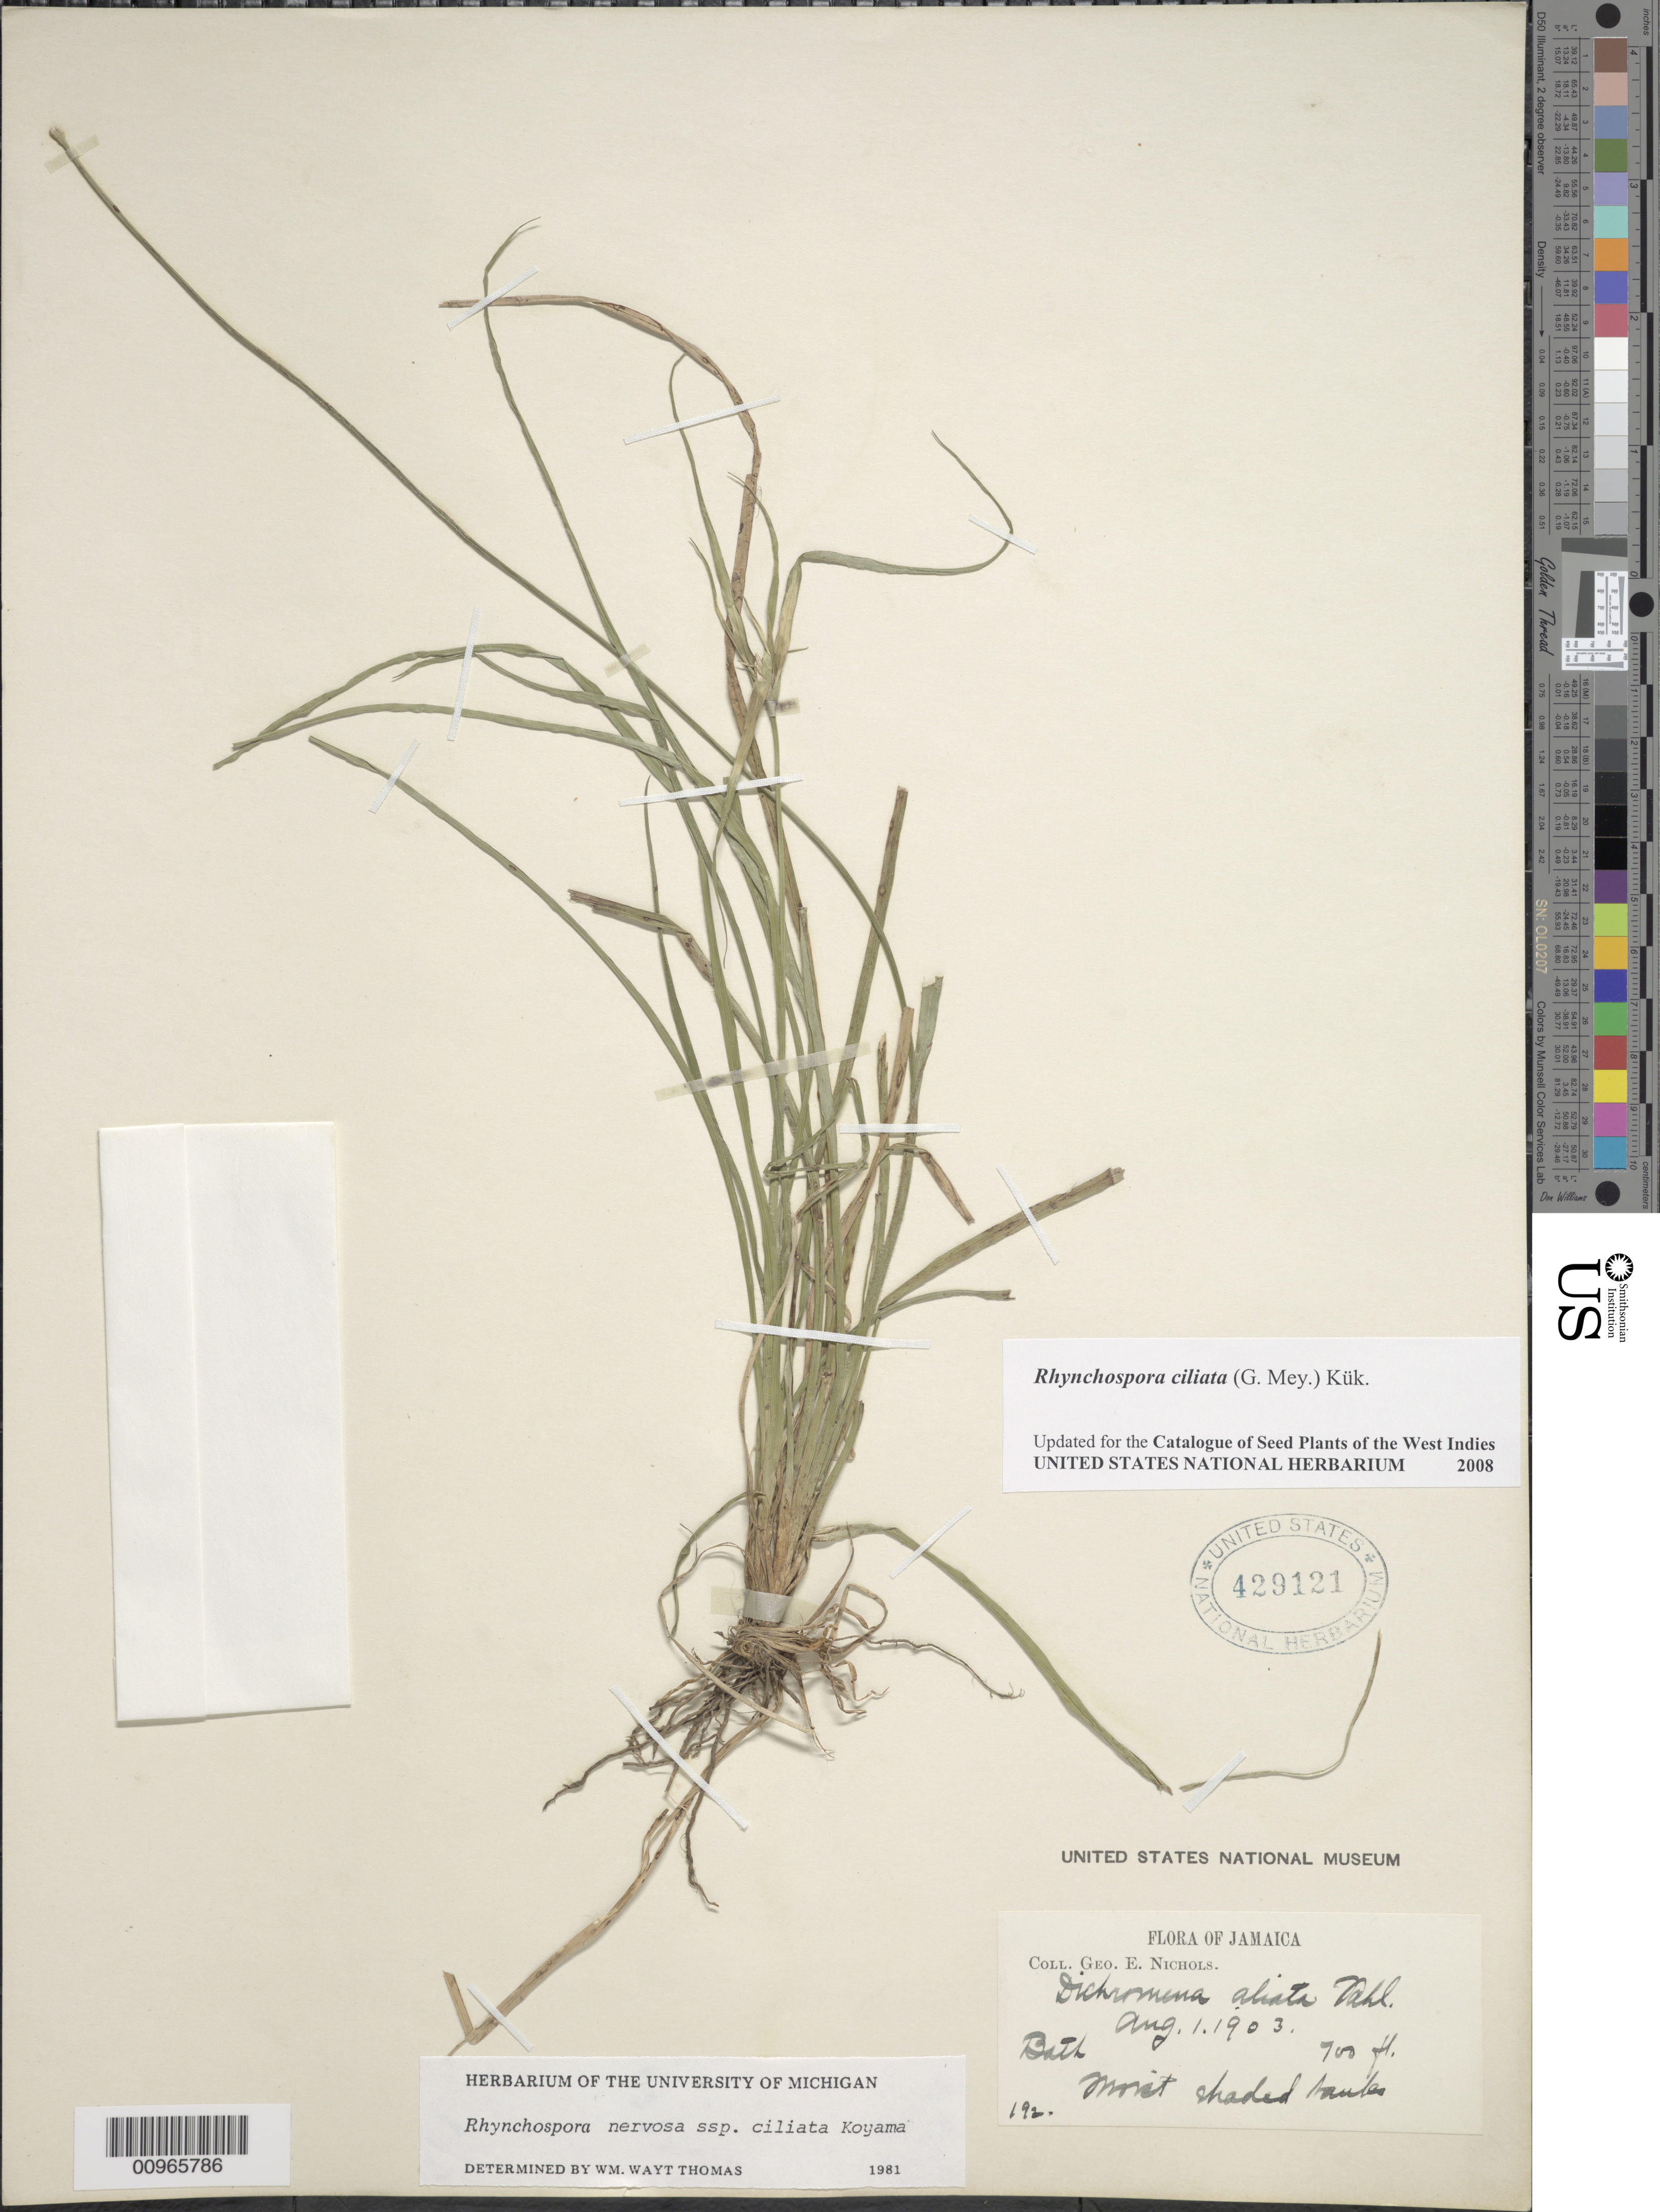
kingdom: Plantae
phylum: Tracheophyta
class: Liliopsida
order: Poales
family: Cyperaceae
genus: Rhynchospora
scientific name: Rhynchospora ciliata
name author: (G. Mey.) Kük.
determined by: Strong, M. T., (US), Smithsonian Institution - National Museum of Natural History (UNITED STATES)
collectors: G. E. Nichols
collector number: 192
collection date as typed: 01 Aug 1903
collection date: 1903-08-01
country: Jamaica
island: Jamaica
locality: Bath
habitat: Moist shaded bank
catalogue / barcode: US 429121